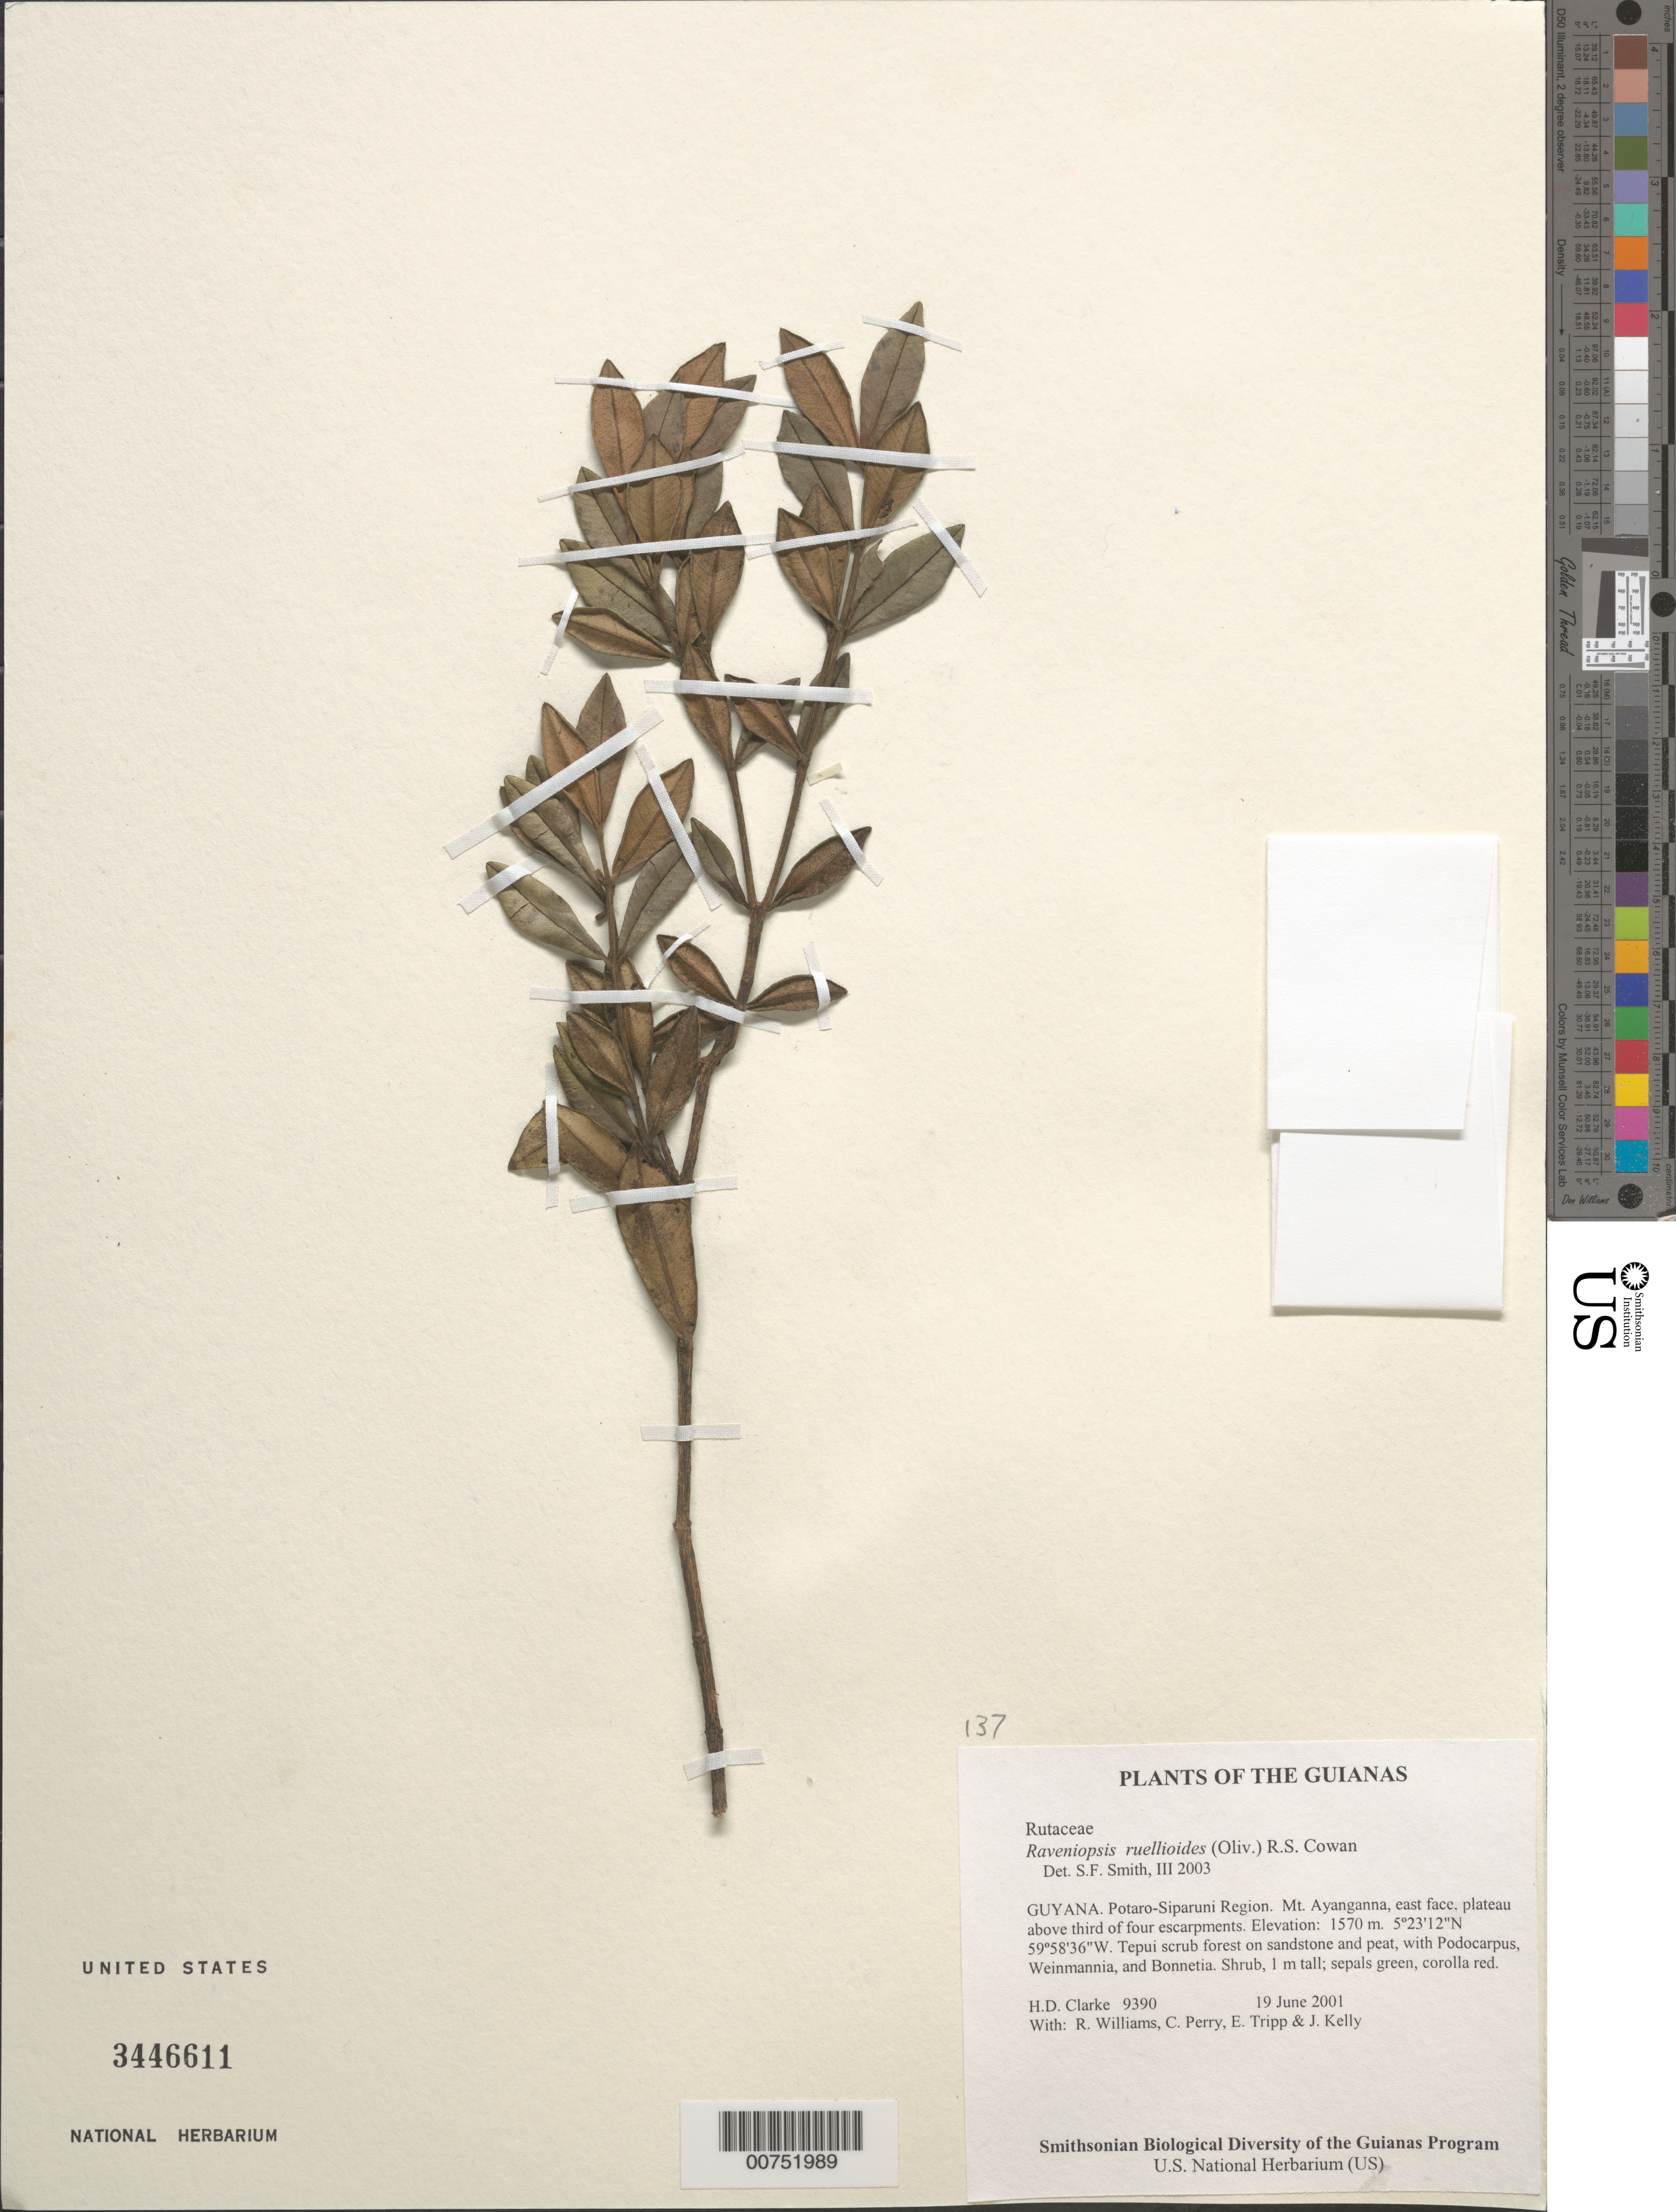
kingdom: Plantae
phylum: Tracheophyta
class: Magnoliopsida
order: Sapindales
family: Rutaceae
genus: Raveniopsis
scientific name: Raveniopsis ruellioides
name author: (Oliv.) R.S. Cowan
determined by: Smith, Stephen F., (US), NMNH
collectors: H. D. Clarke, R. Williams, C. Perry, E. Tripp & J. Kelly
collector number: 9390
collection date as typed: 19 June 2001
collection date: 2001-06-19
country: Guyana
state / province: Potaro-Siparuni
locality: Mt. Ayanganna, east face, plateau above third of four escarpments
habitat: Tepui scrub forest on sandstone and peat, with Podocarpus, Weinmannia, and Bonnetia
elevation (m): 1570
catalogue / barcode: US 3446611